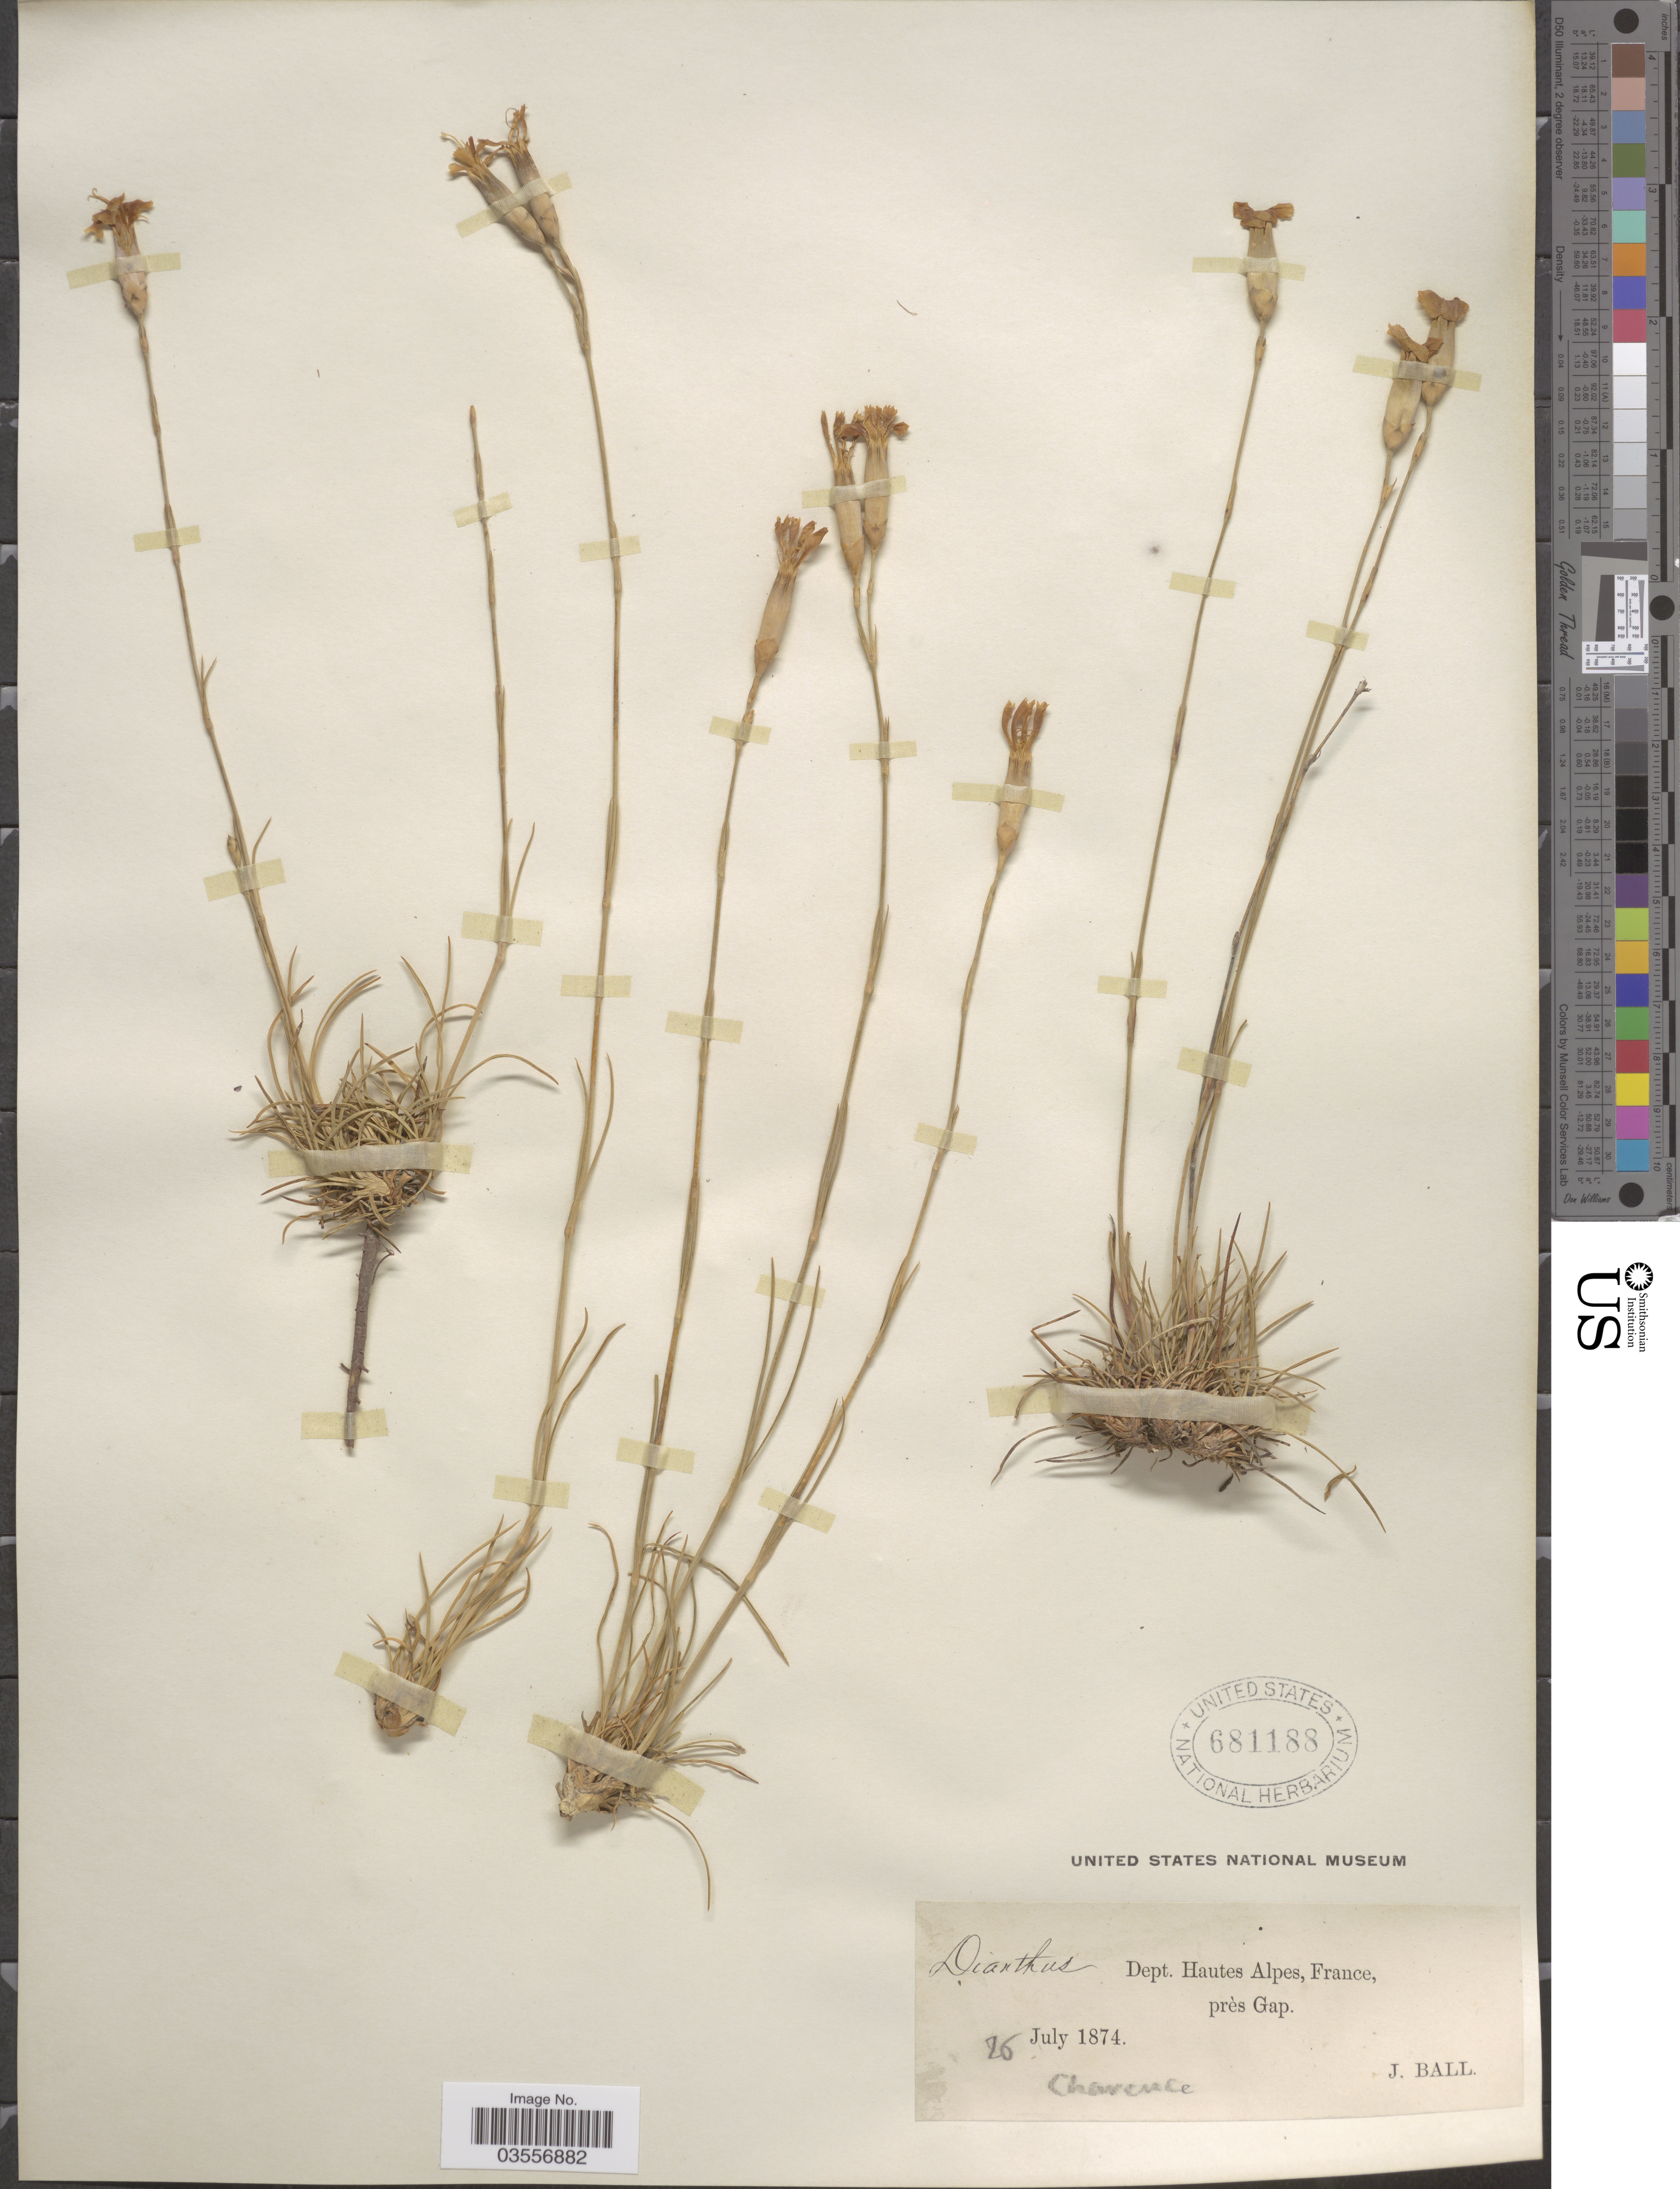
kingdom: Plantae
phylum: Tracheophyta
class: Magnoliopsida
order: Caryophyllales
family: Caryophyllaceae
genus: Dianthus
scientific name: Dianthus sp.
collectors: J. Ball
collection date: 1874-07-26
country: France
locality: Dept. Hautes Alpes, près Gap. Charence.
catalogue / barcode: US 681188